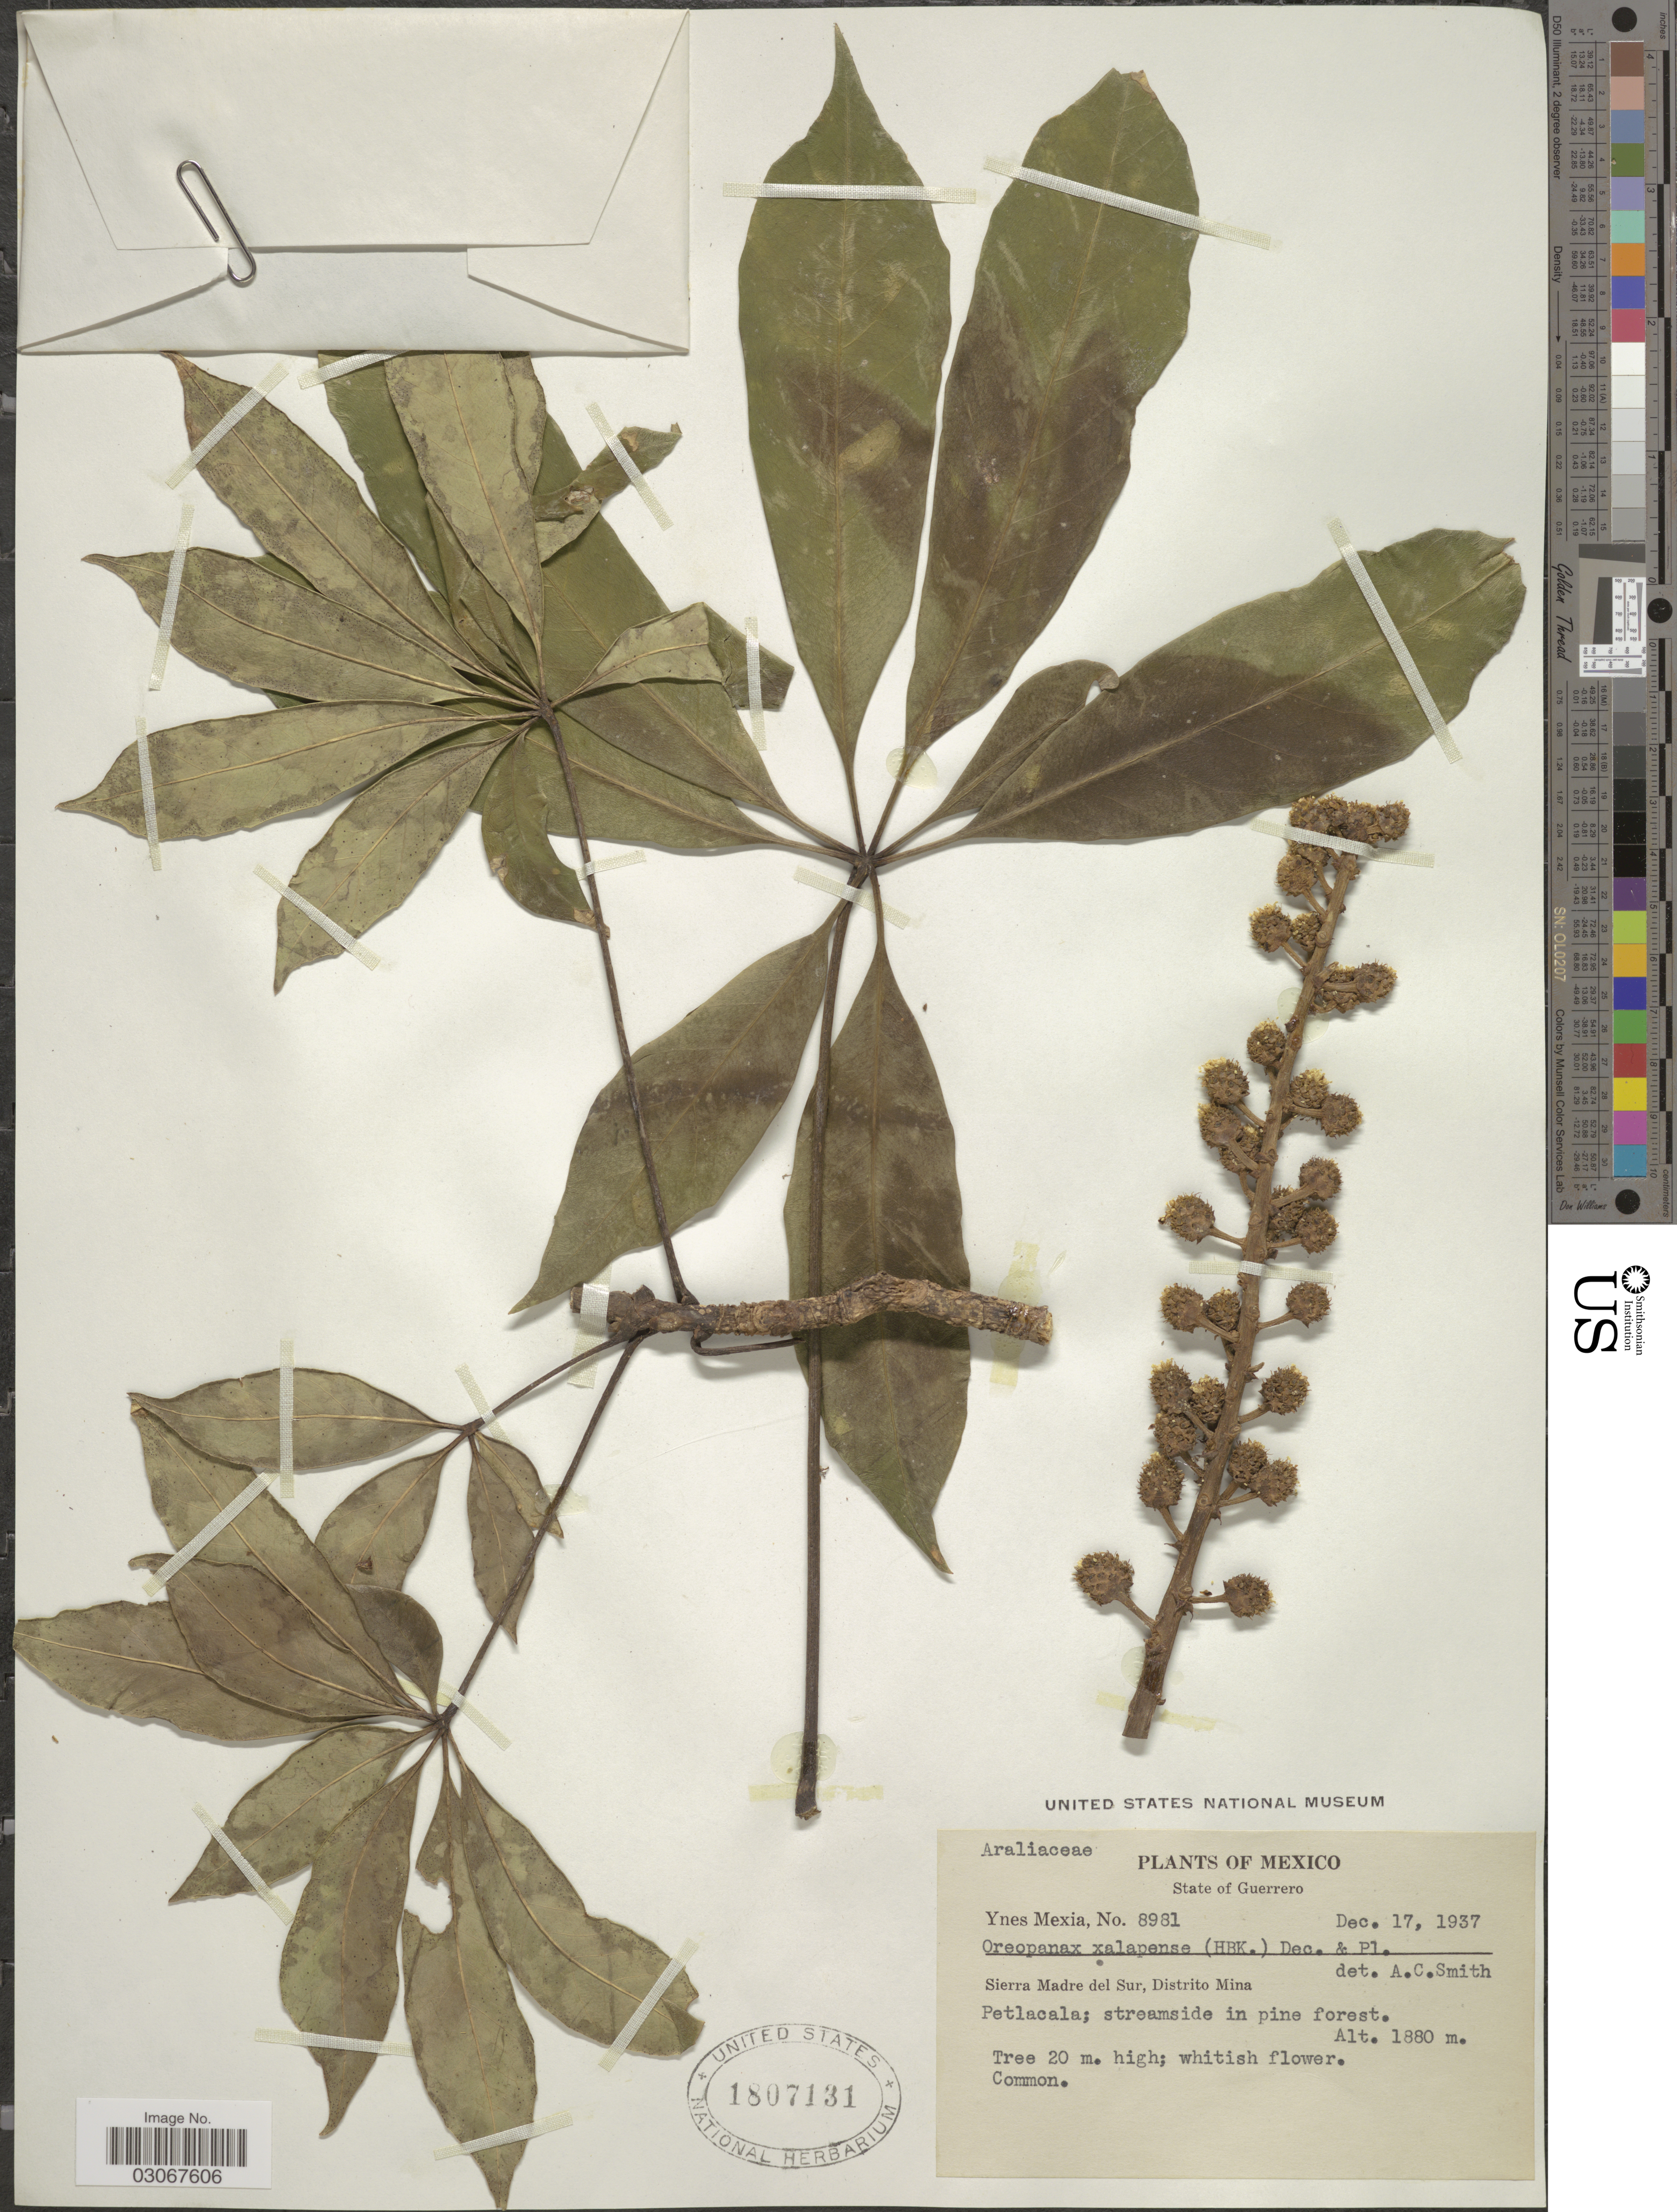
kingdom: Plantae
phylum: Tracheophyta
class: Magnoliopsida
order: Apiales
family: Araliaceae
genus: Oreopanax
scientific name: Oreopanax xalapensis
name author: (Kunth) Decne. & Planch.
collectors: Y. Mexia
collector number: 8981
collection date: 1937-12-17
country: Mexico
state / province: Guerrero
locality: Sierra Madre del Sur, Distrito Mina. Petlacala; streamside in pine forest.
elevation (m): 1800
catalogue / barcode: US 1807131